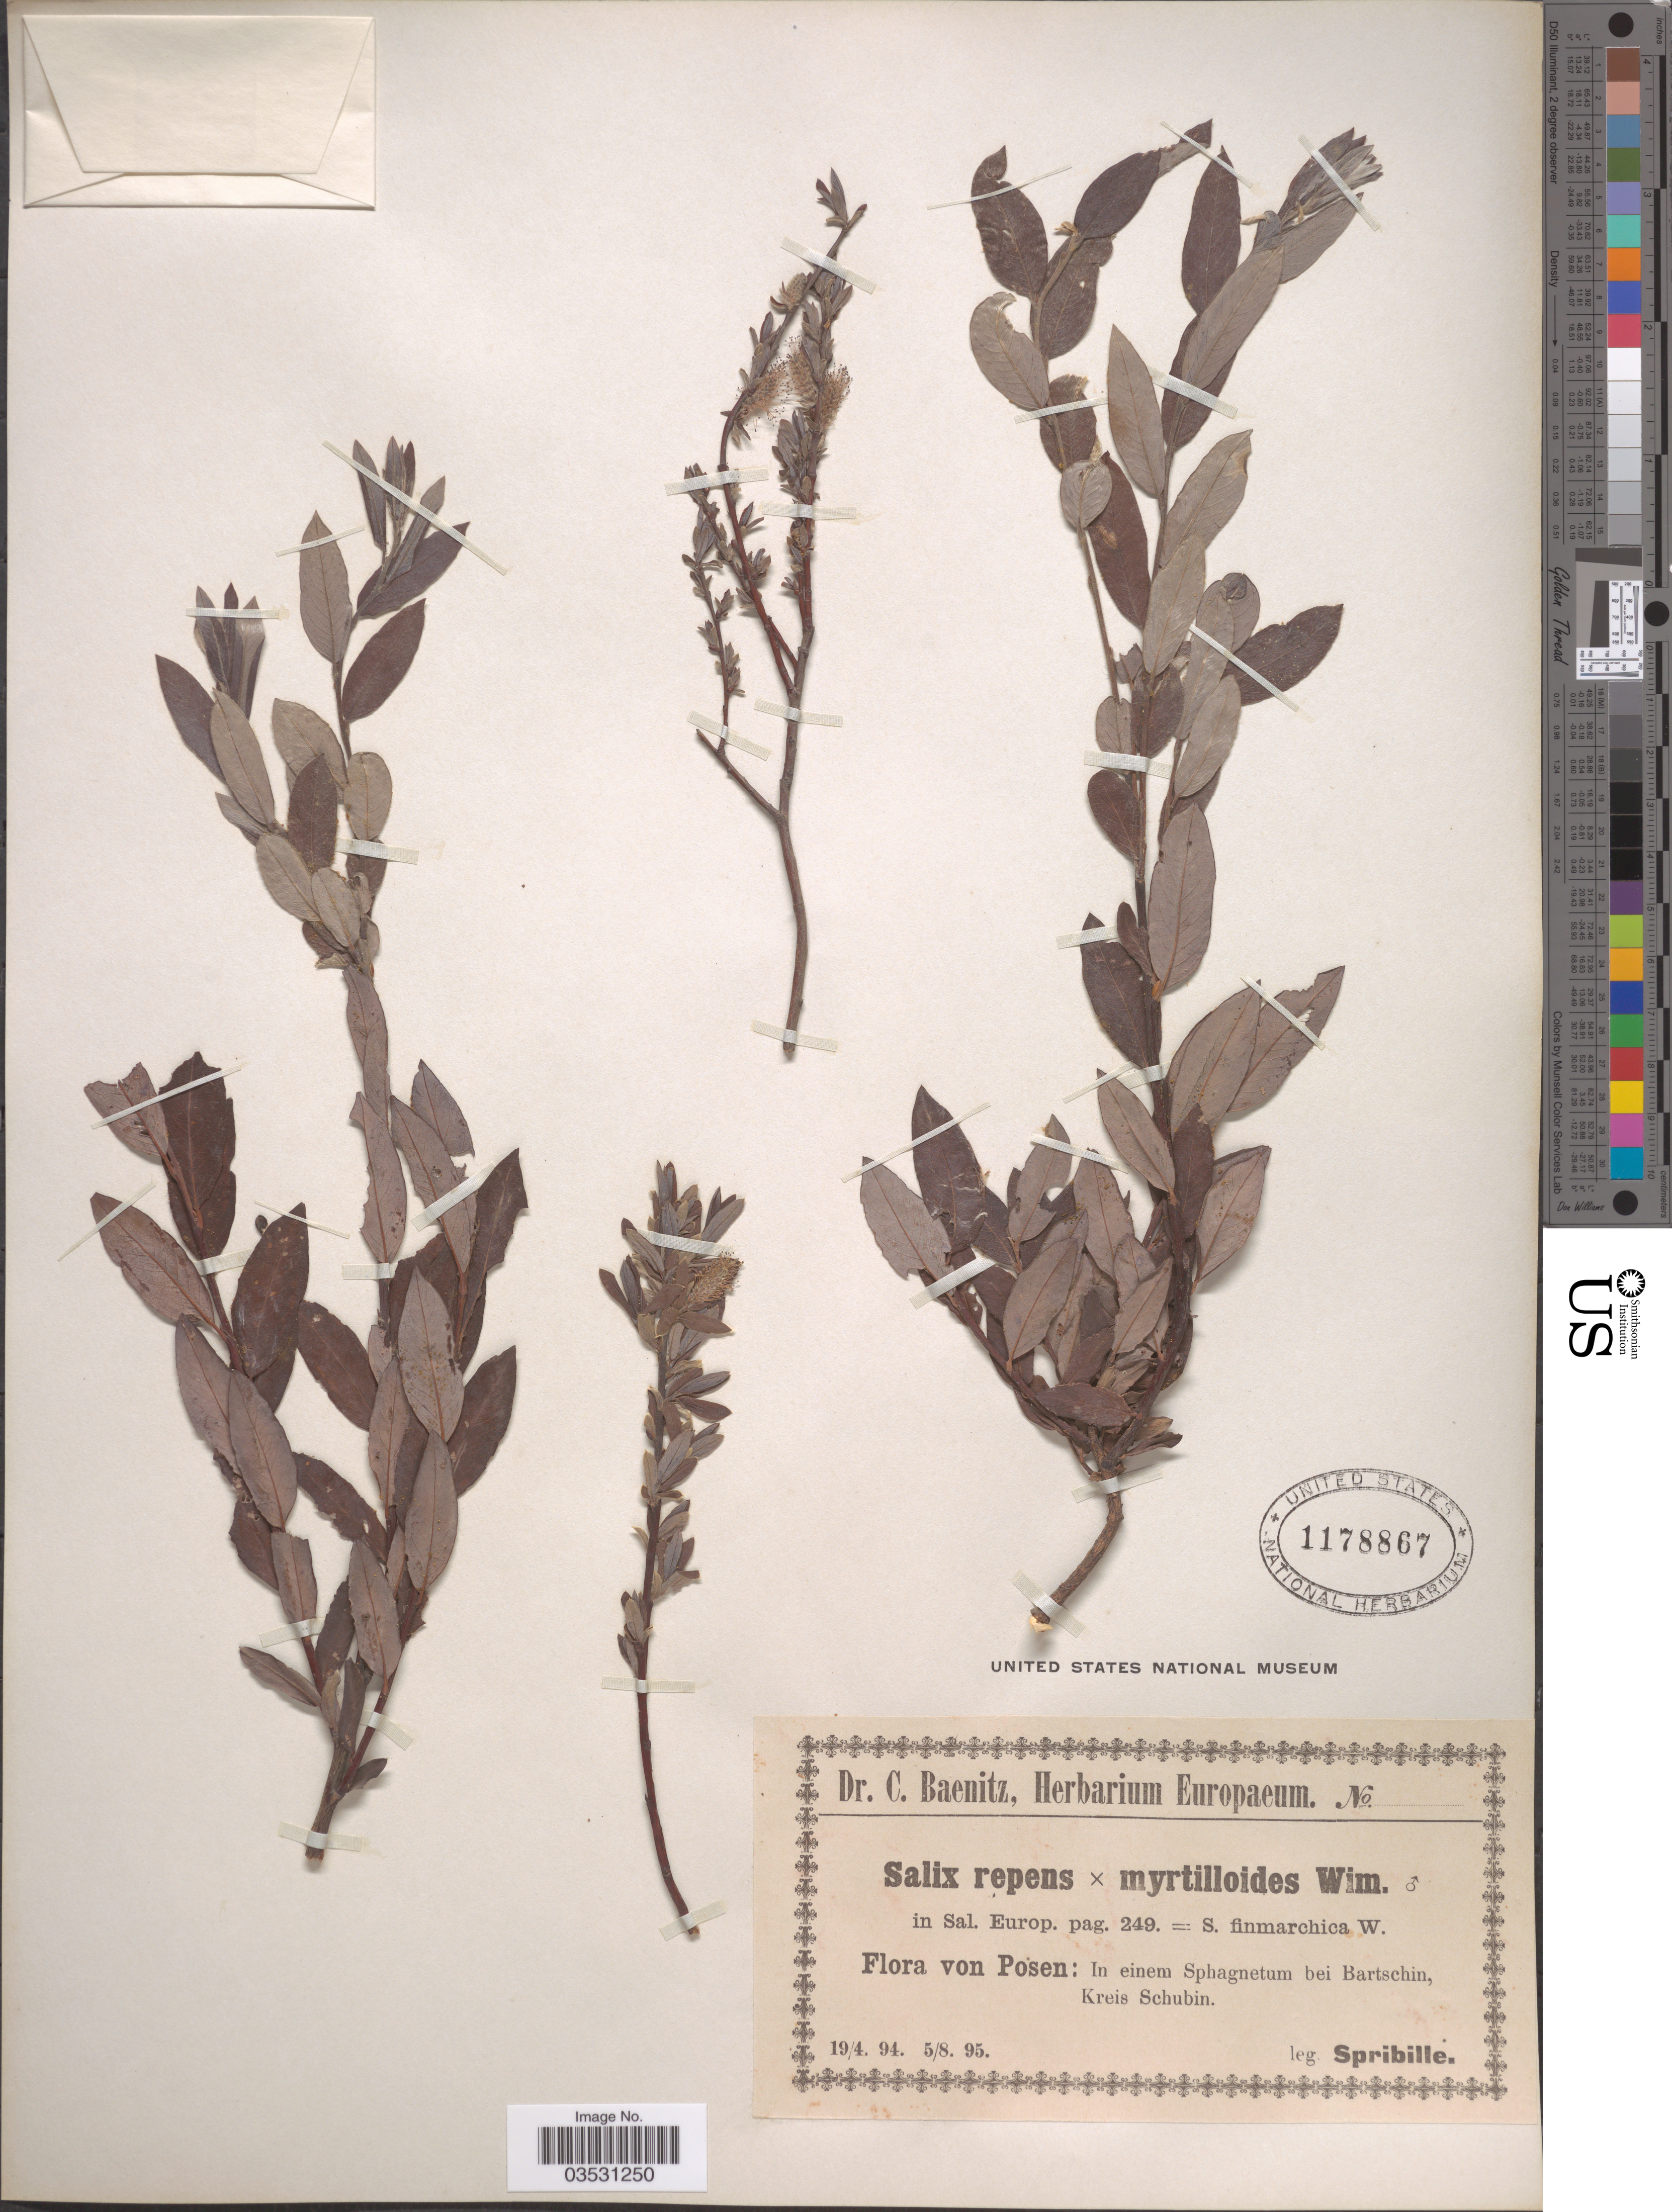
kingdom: Plantae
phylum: Tracheophyta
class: Magnoliopsida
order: Malpighiales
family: Salicaceae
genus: Salix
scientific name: Salix repens x S. myrtilloides L.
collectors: Spribille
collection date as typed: Transcribed d/m/y: 19/4/94 to 5/8/95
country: Poland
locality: Posen: In einem Sphagnetum beu Bartschin, Kreis Schubin.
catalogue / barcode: US 1178867